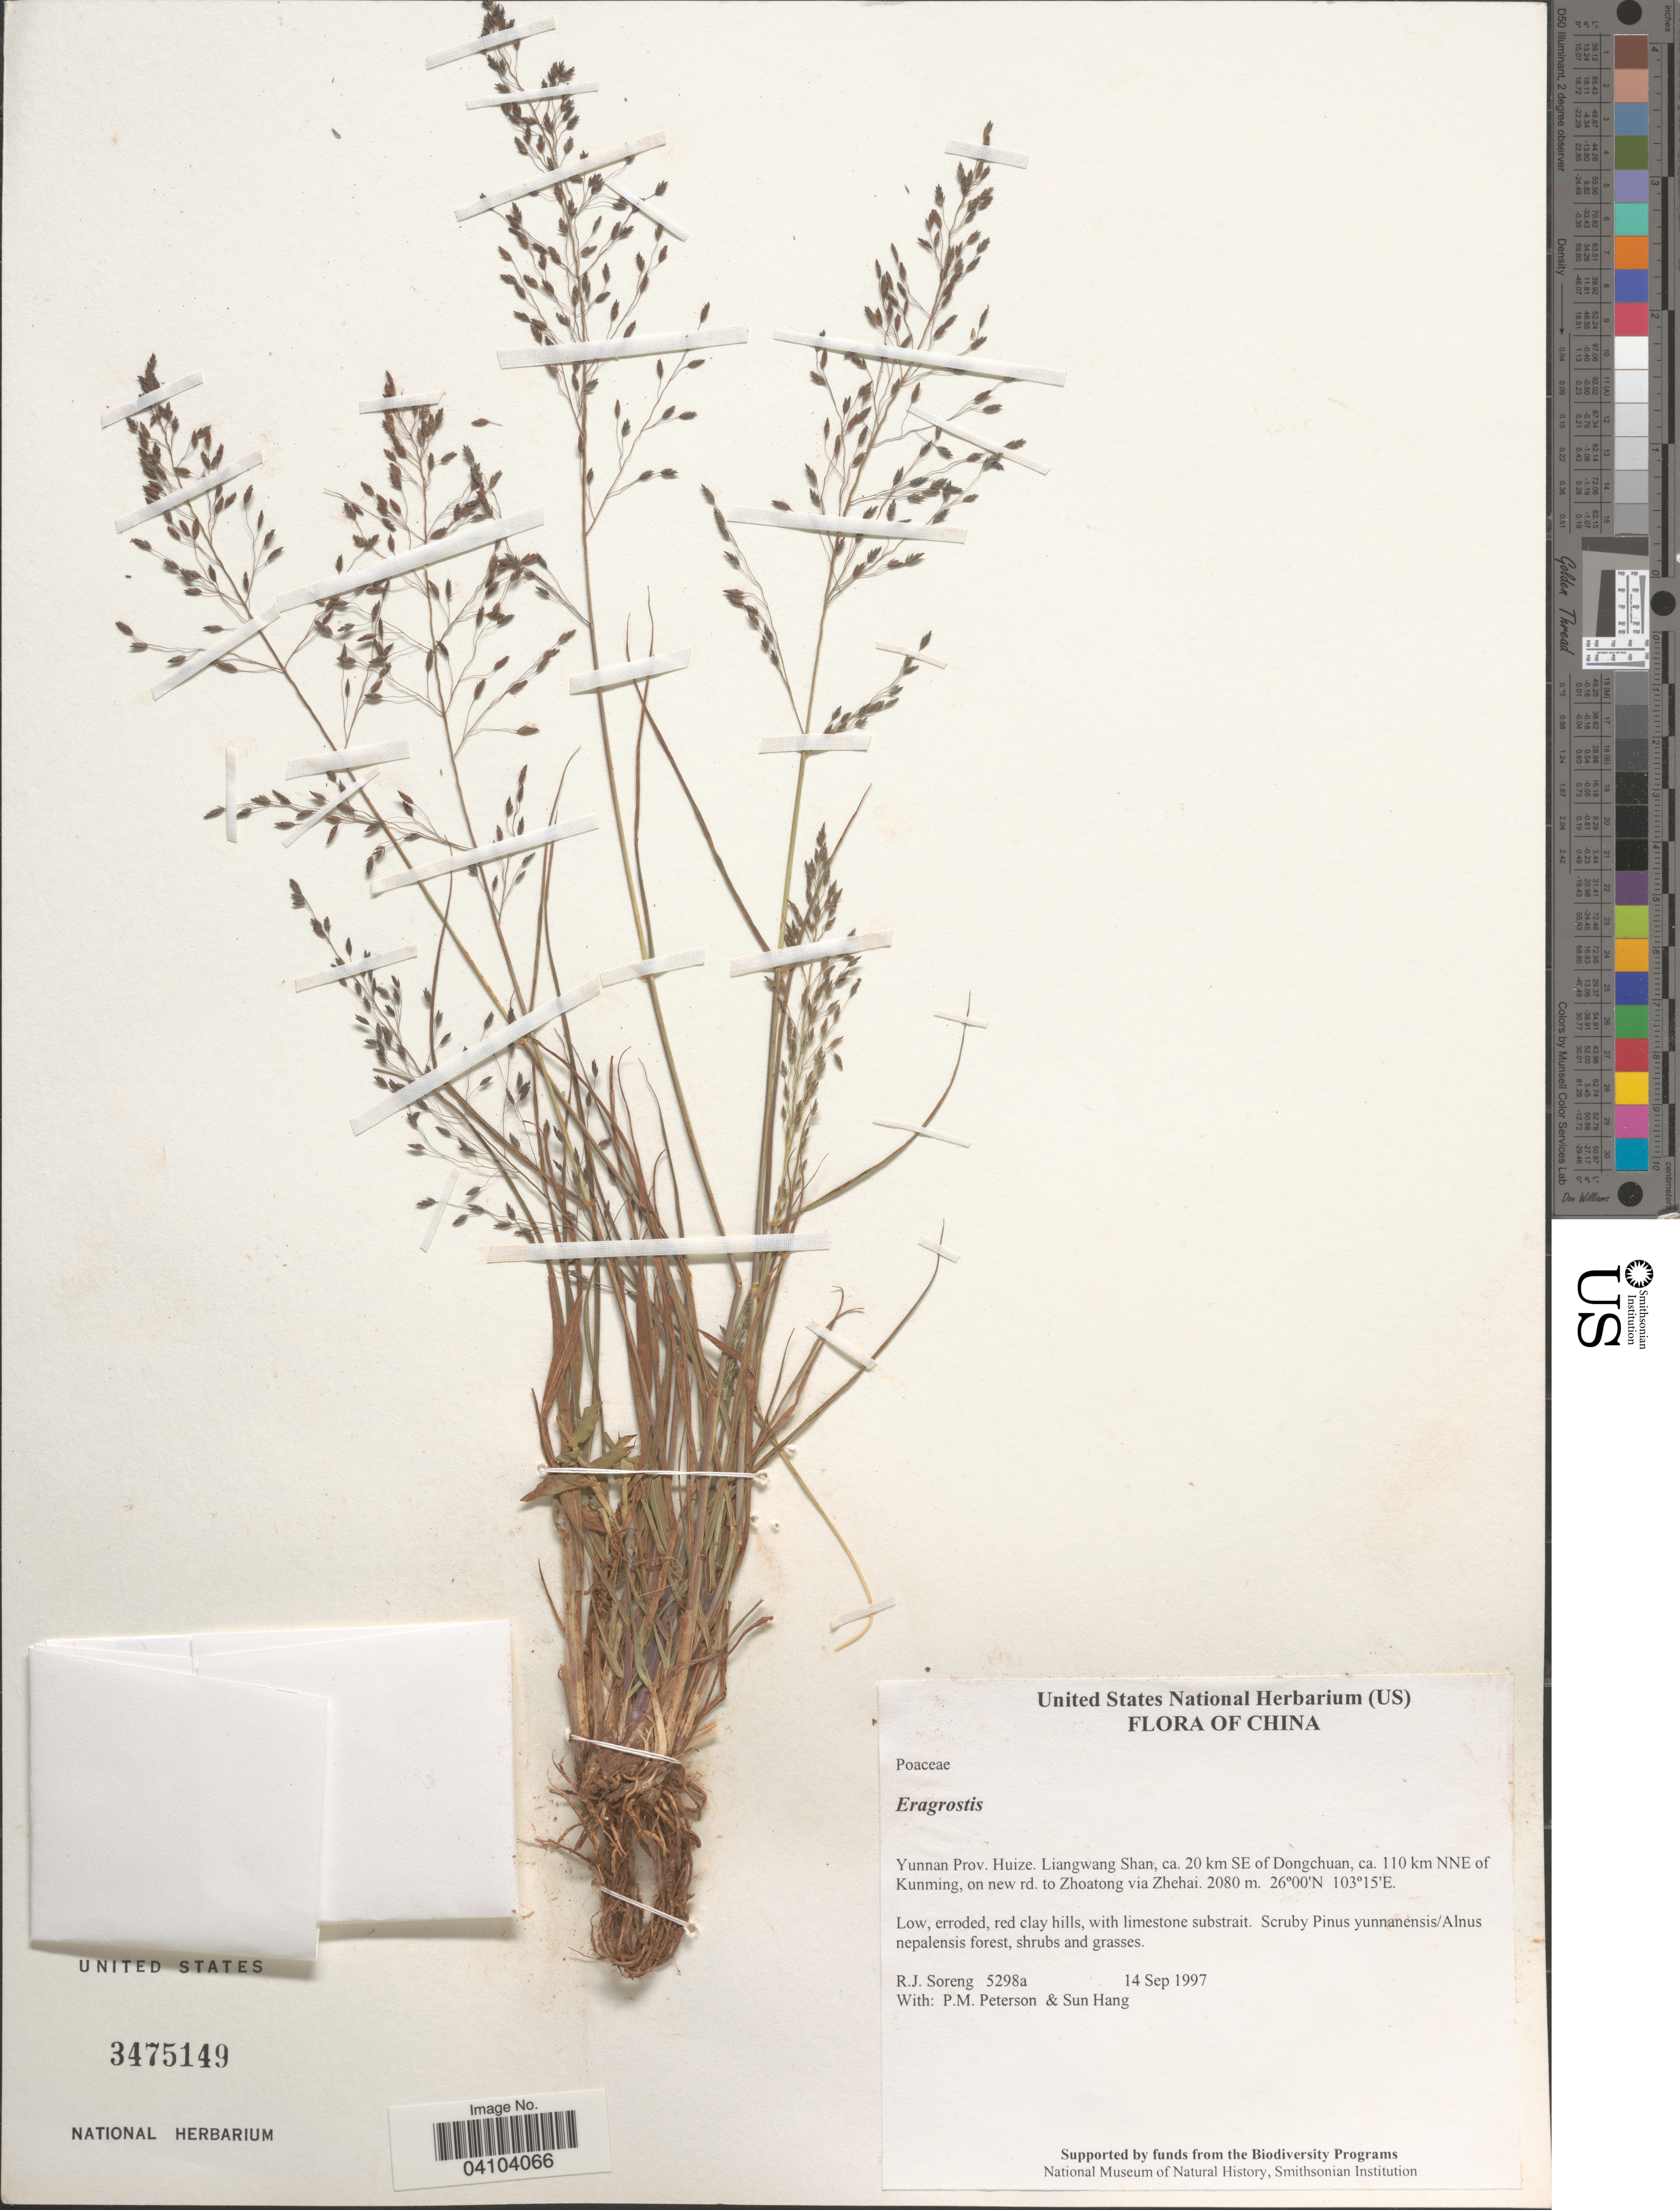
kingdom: Plantae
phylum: Tracheophyta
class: Liliopsida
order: Poales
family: Poaceae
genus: Eragrostis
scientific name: Eragrostis sp.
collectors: R. J. Soreng, P. M. Peterson & Sun Hang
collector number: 5298a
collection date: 1997-09-14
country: China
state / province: Yunnan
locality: Prov. Huize. Liangwang Shan, ca. 20 km SE of Dongchuan, ca. 110 km NNE of Kunming, on new rd. to Zhoatong via Zhehai.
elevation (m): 2080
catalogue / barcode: US 3475149